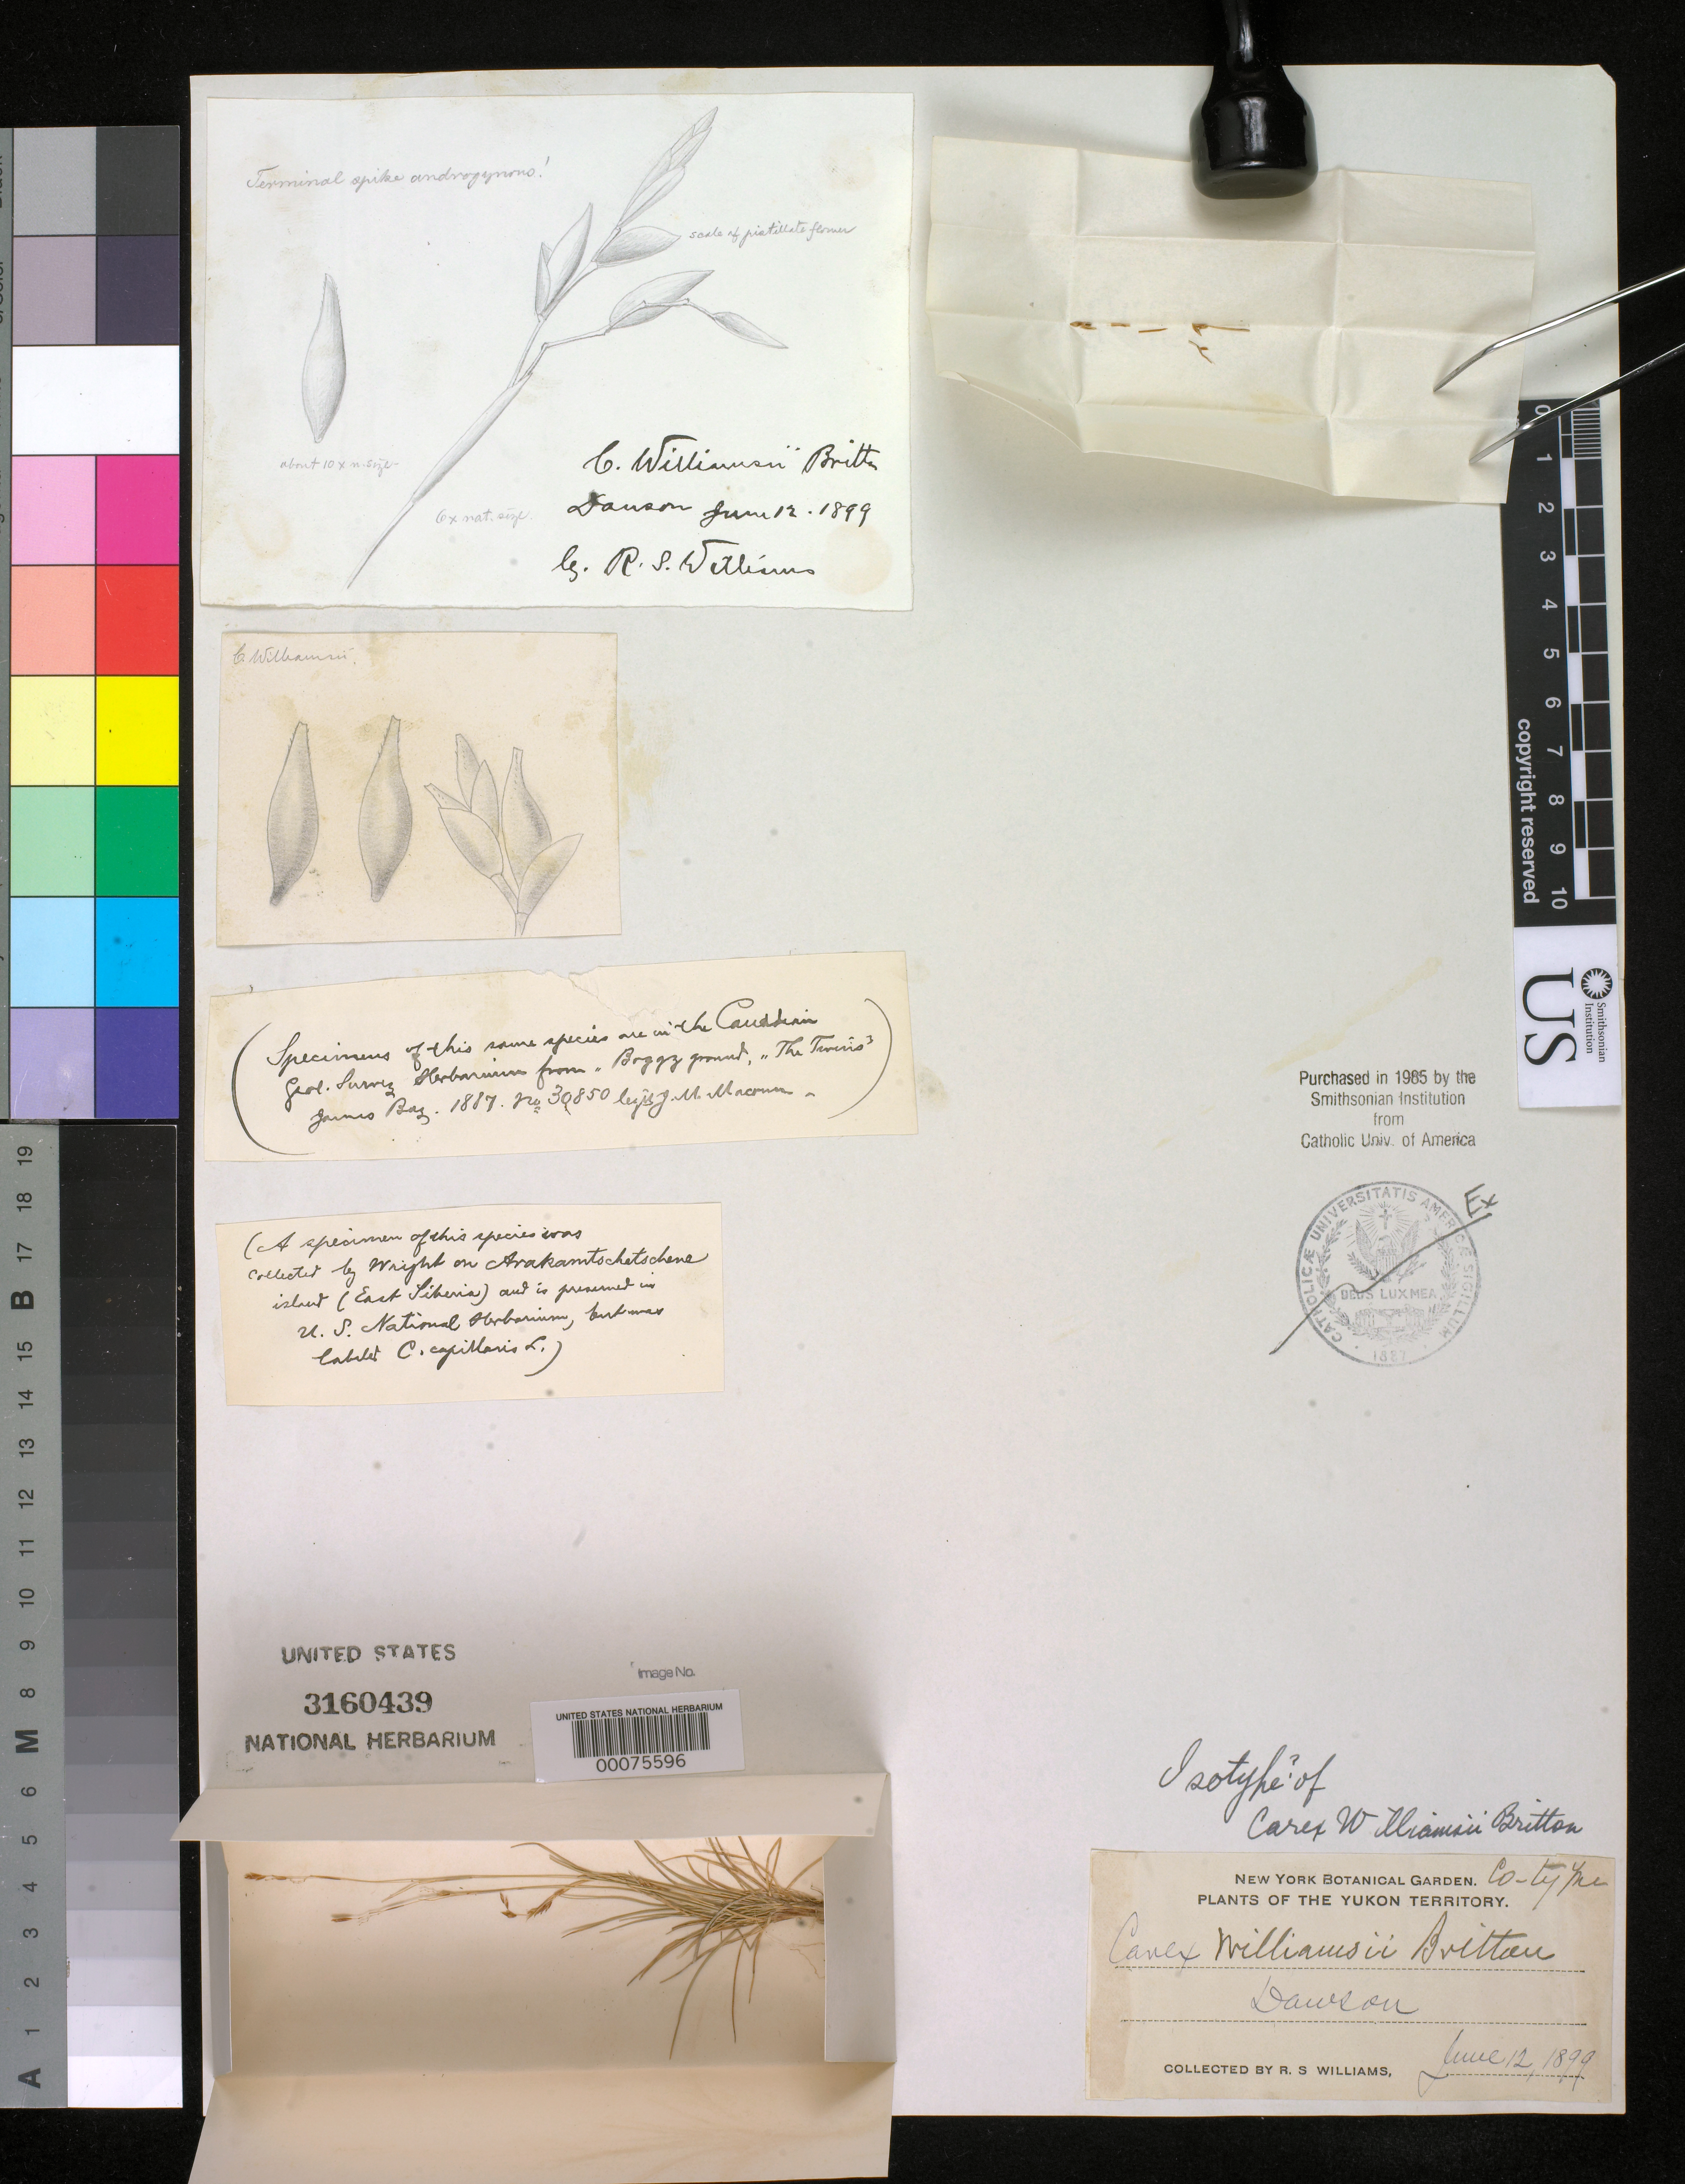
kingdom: Plantae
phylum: Tracheophyta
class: Liliopsida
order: Poales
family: Cyperaceae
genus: Carex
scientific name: Carex williamsii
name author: Britton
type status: Type Fragment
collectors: R. S. Williams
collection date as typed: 12 Jun 1899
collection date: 1899-06-12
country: Canada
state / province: Yukon Territory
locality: Dawson.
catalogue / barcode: US 3160439